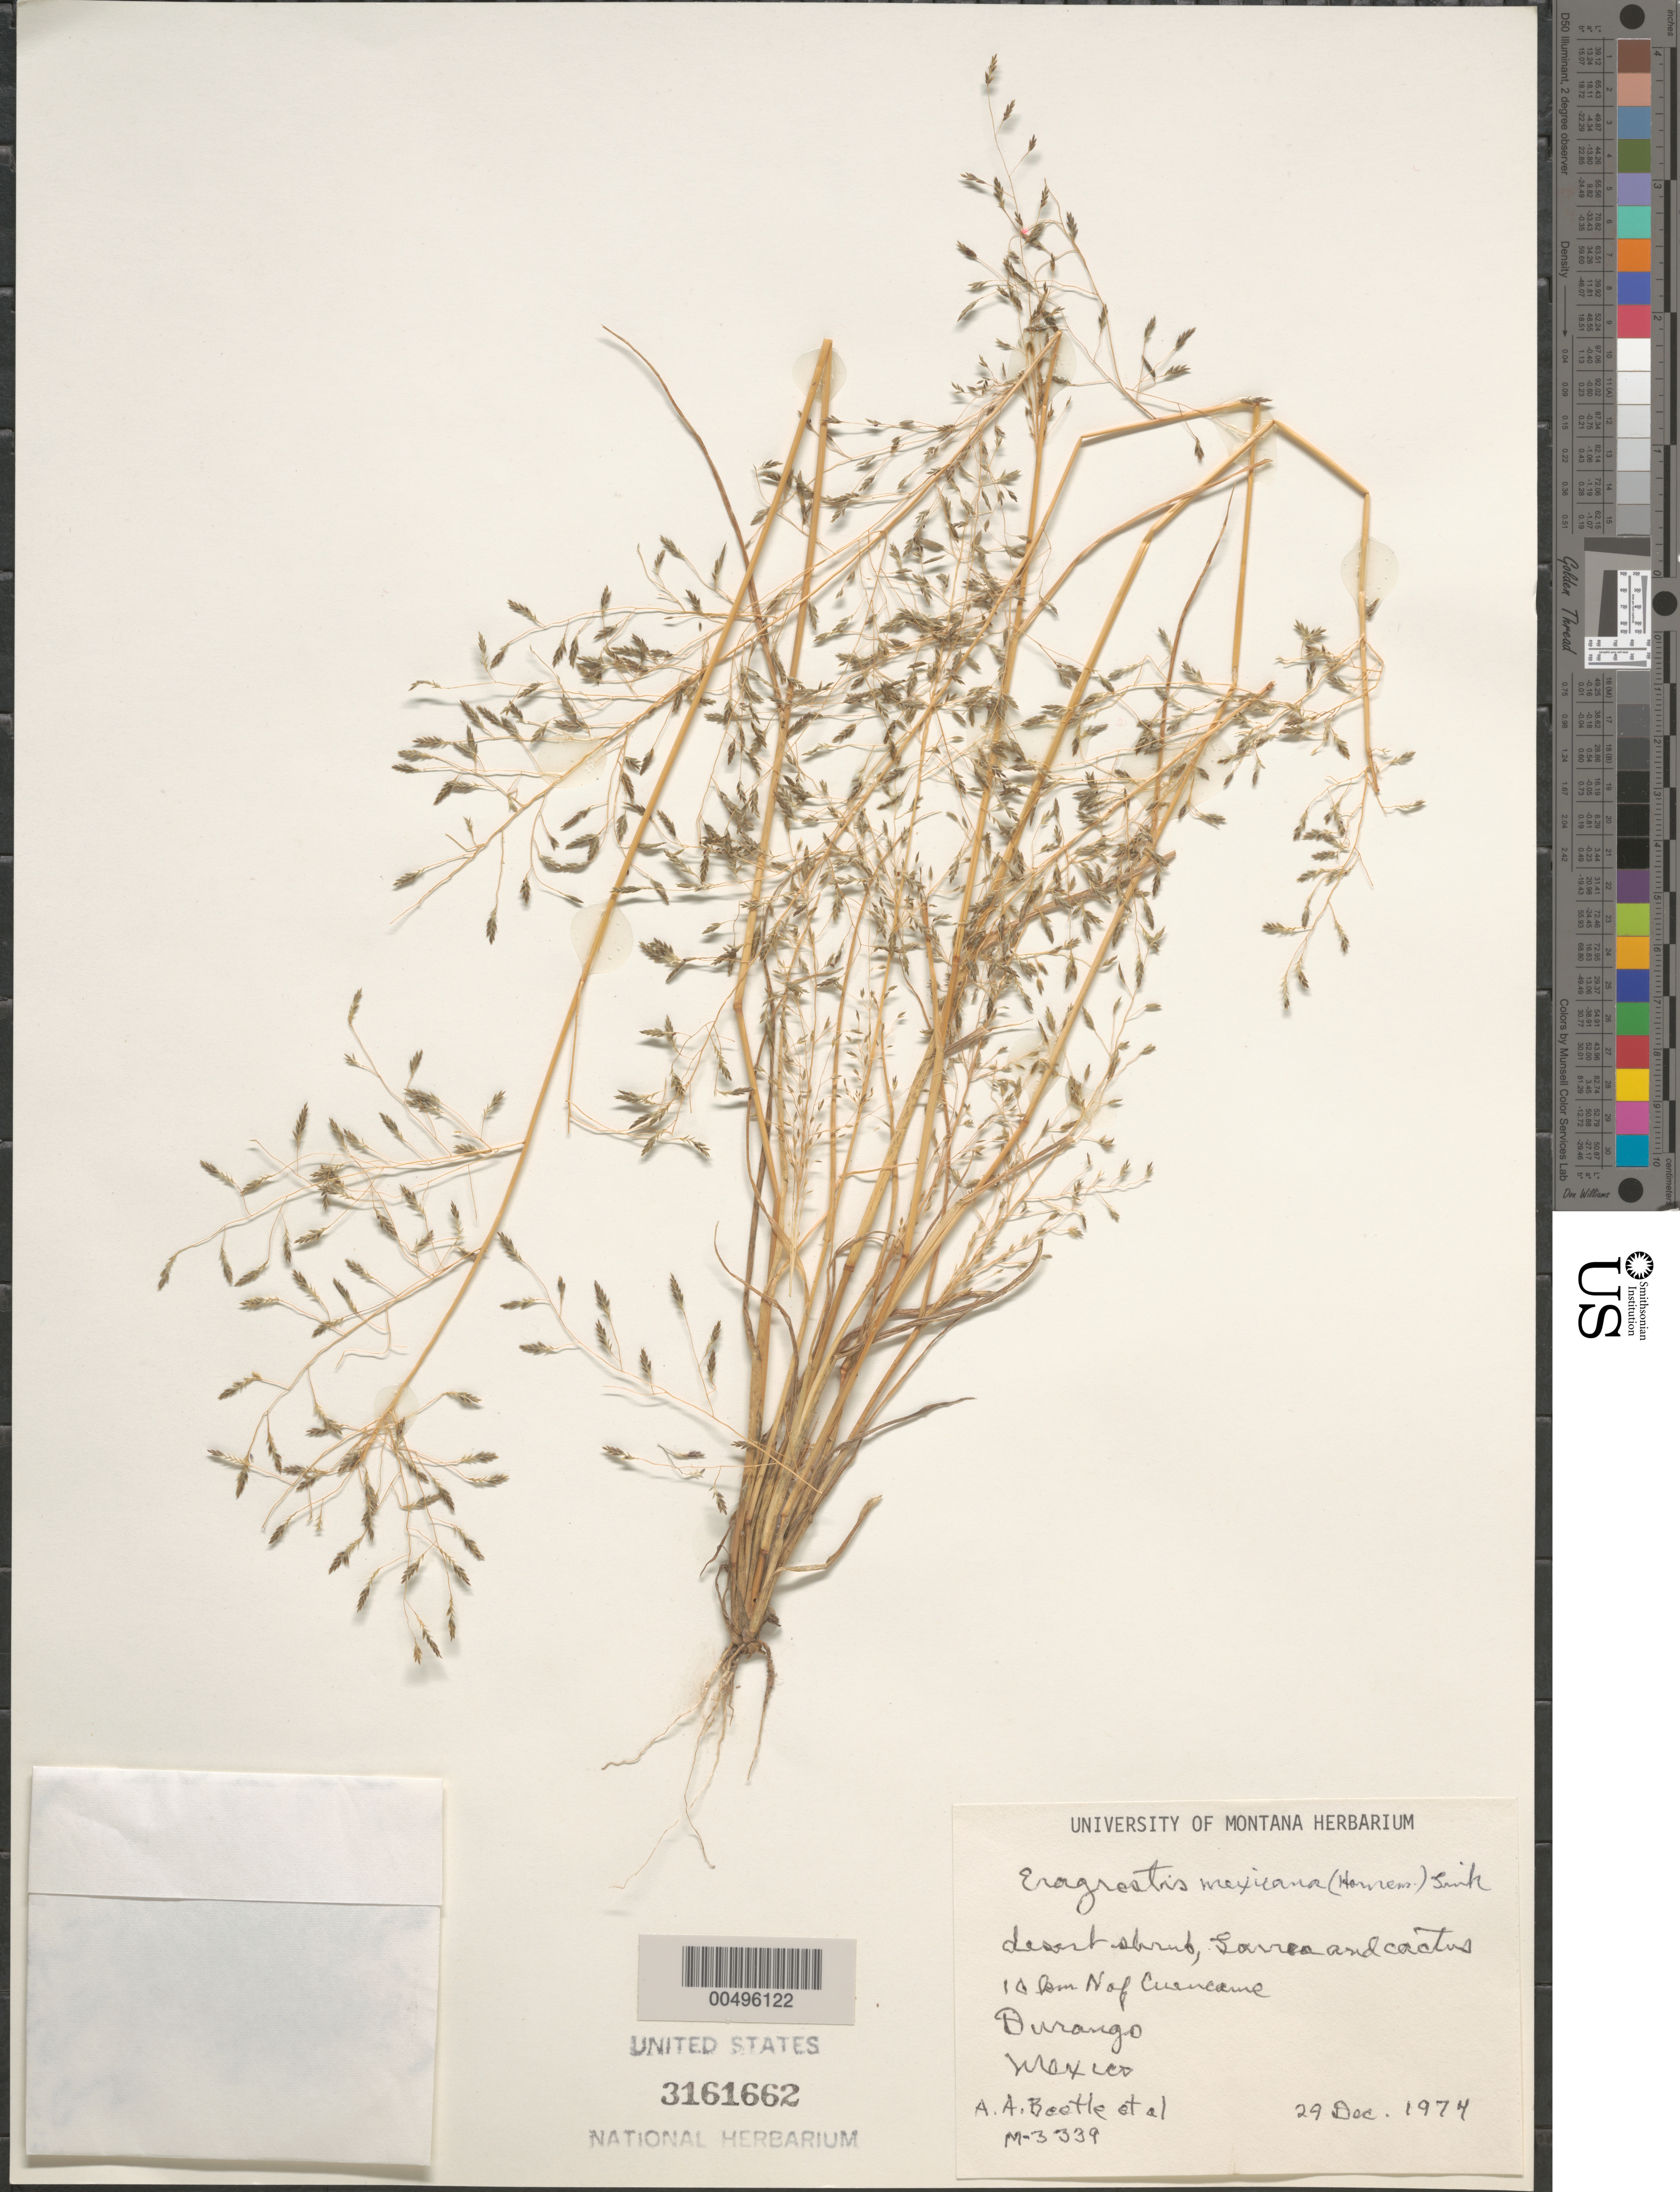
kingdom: Plantae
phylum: Tracheophyta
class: Liliopsida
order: Poales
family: Poaceae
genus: Eragrostis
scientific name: Eragrostis mexicana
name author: (Hornem.) Link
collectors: A. A. Beetle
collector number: M-3339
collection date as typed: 29 Dec 1974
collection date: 1974-12-29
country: Mexico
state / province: Durango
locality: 10 km N of Cuencame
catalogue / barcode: US 3161662